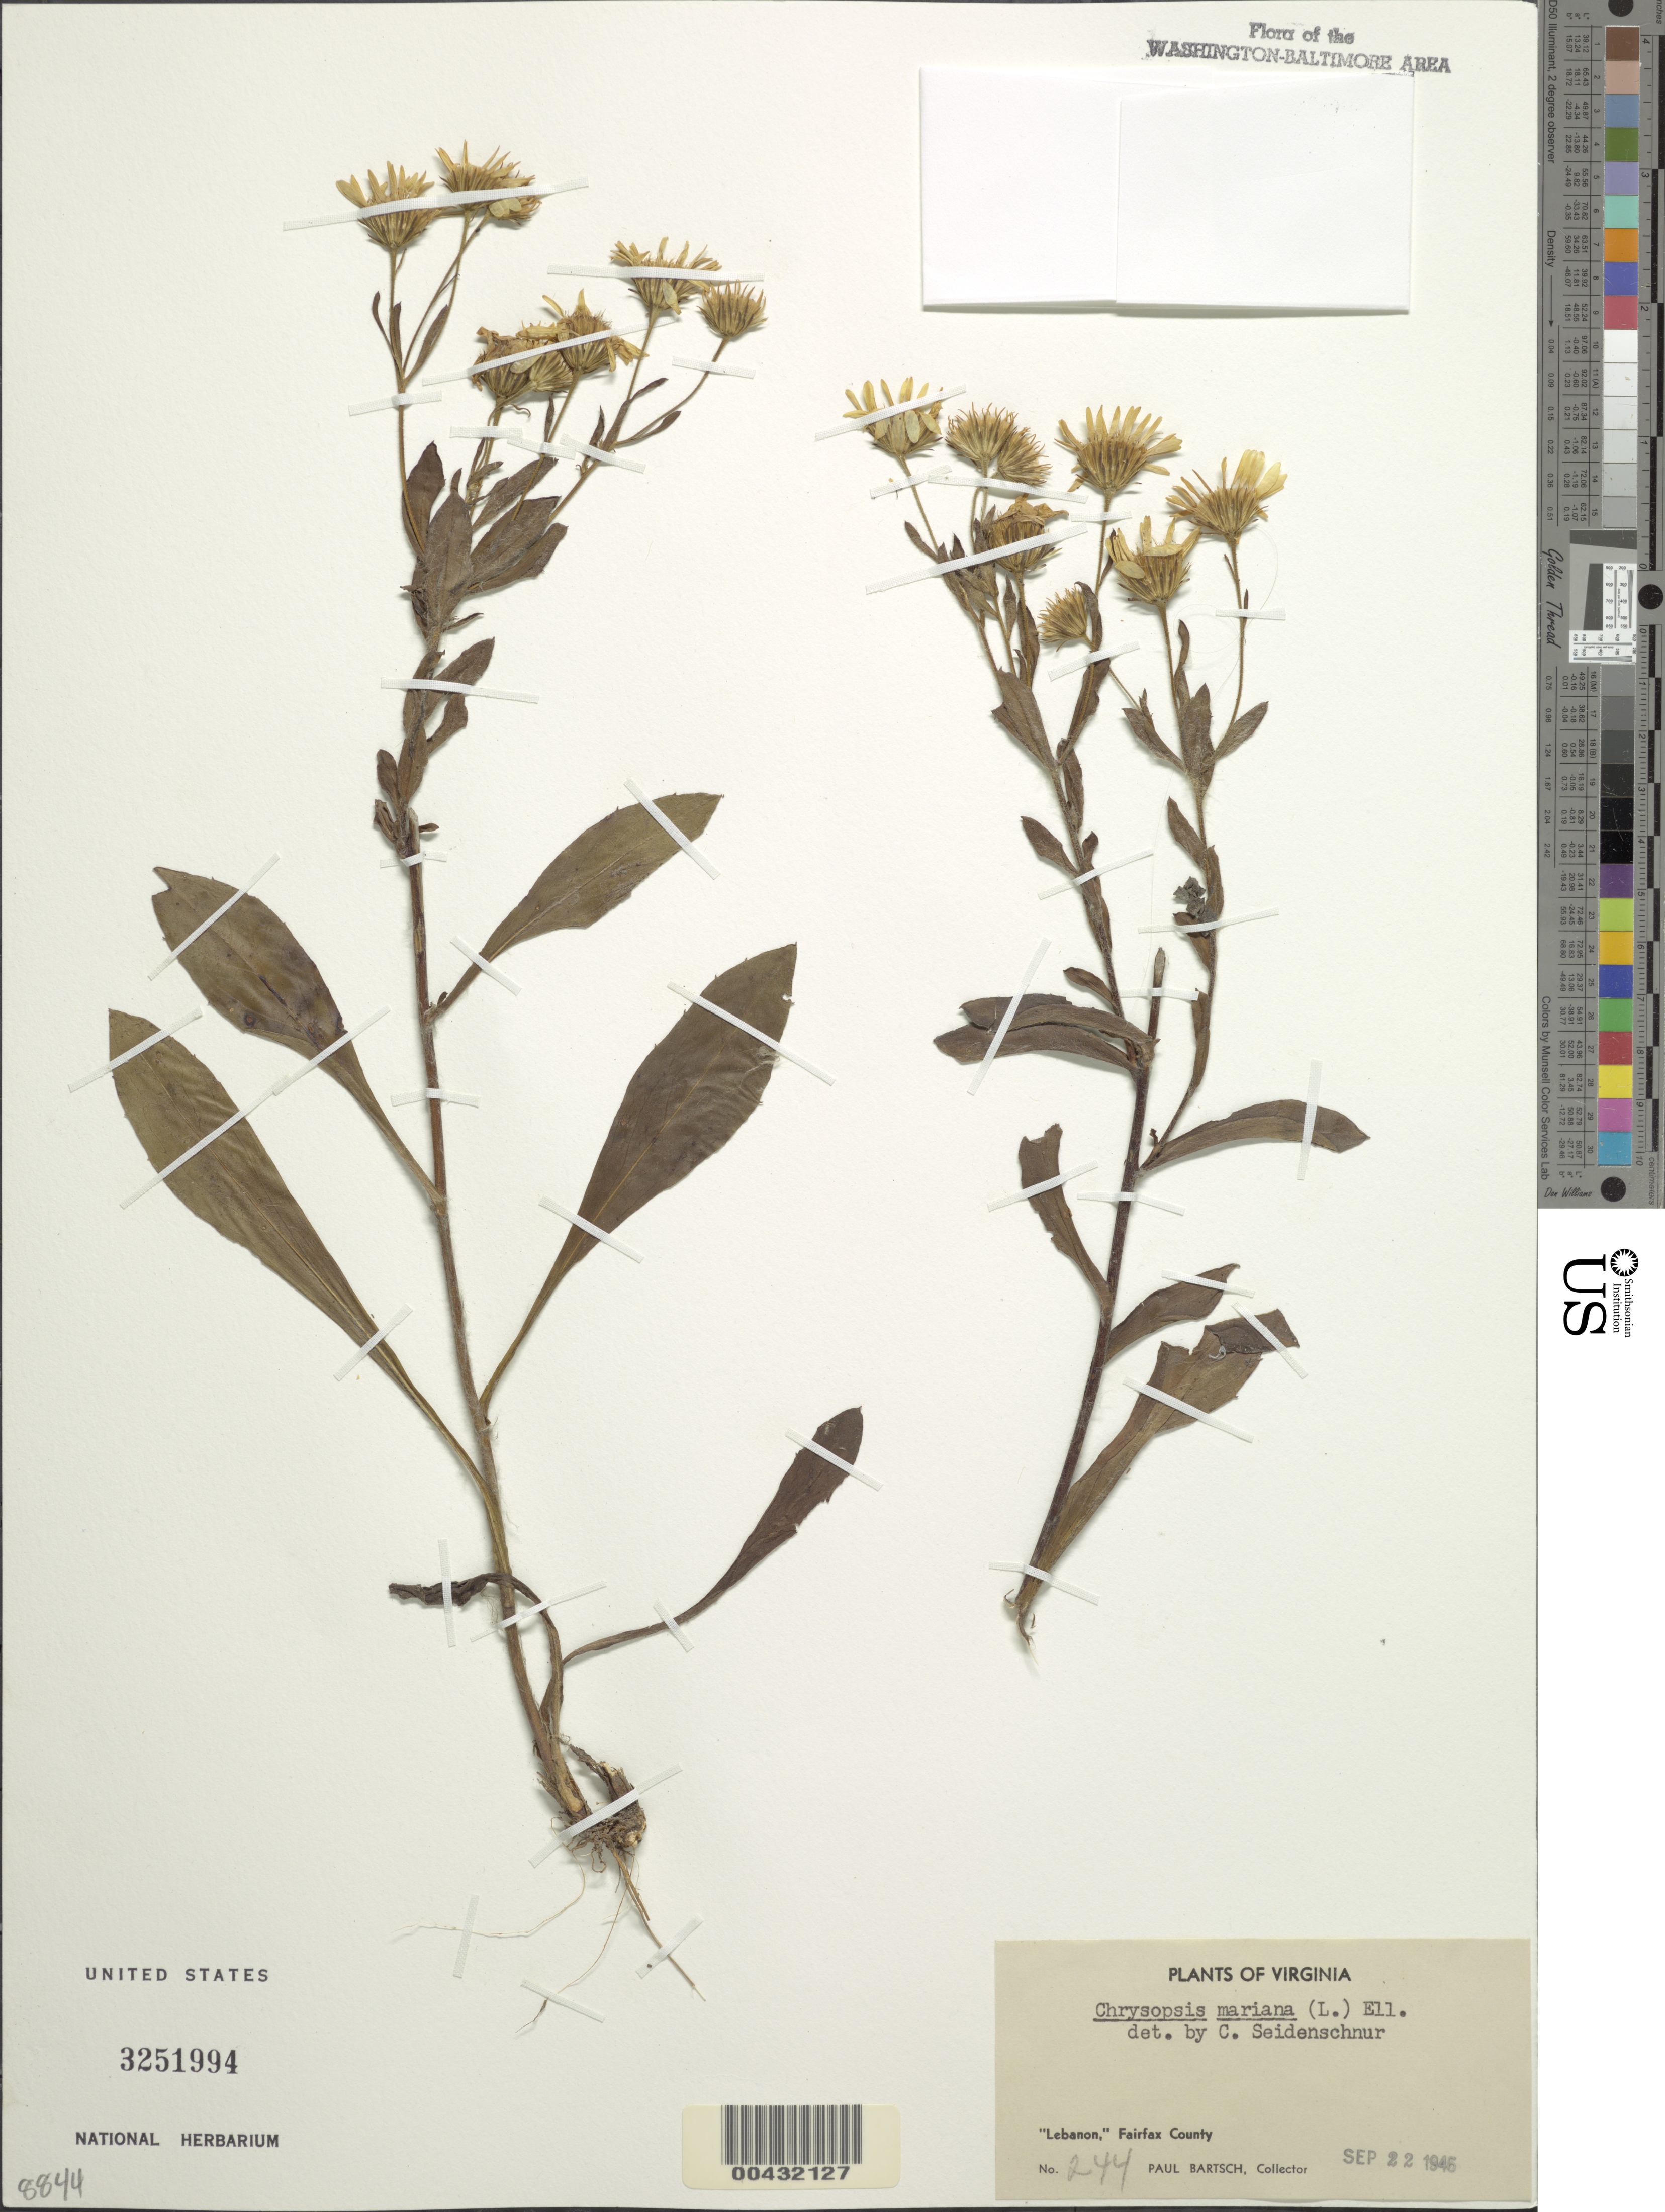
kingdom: Plantae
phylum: Tracheophyta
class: Magnoliopsida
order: Asterales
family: Asteraceae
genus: Chrysopsis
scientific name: Chrysopsis mariana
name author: (L.) Elliott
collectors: P. Bartsch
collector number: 244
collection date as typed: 22 Sep 1946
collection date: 1946-09-22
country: United States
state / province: Virginia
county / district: Fairfax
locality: Lebanon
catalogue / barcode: US 3251994